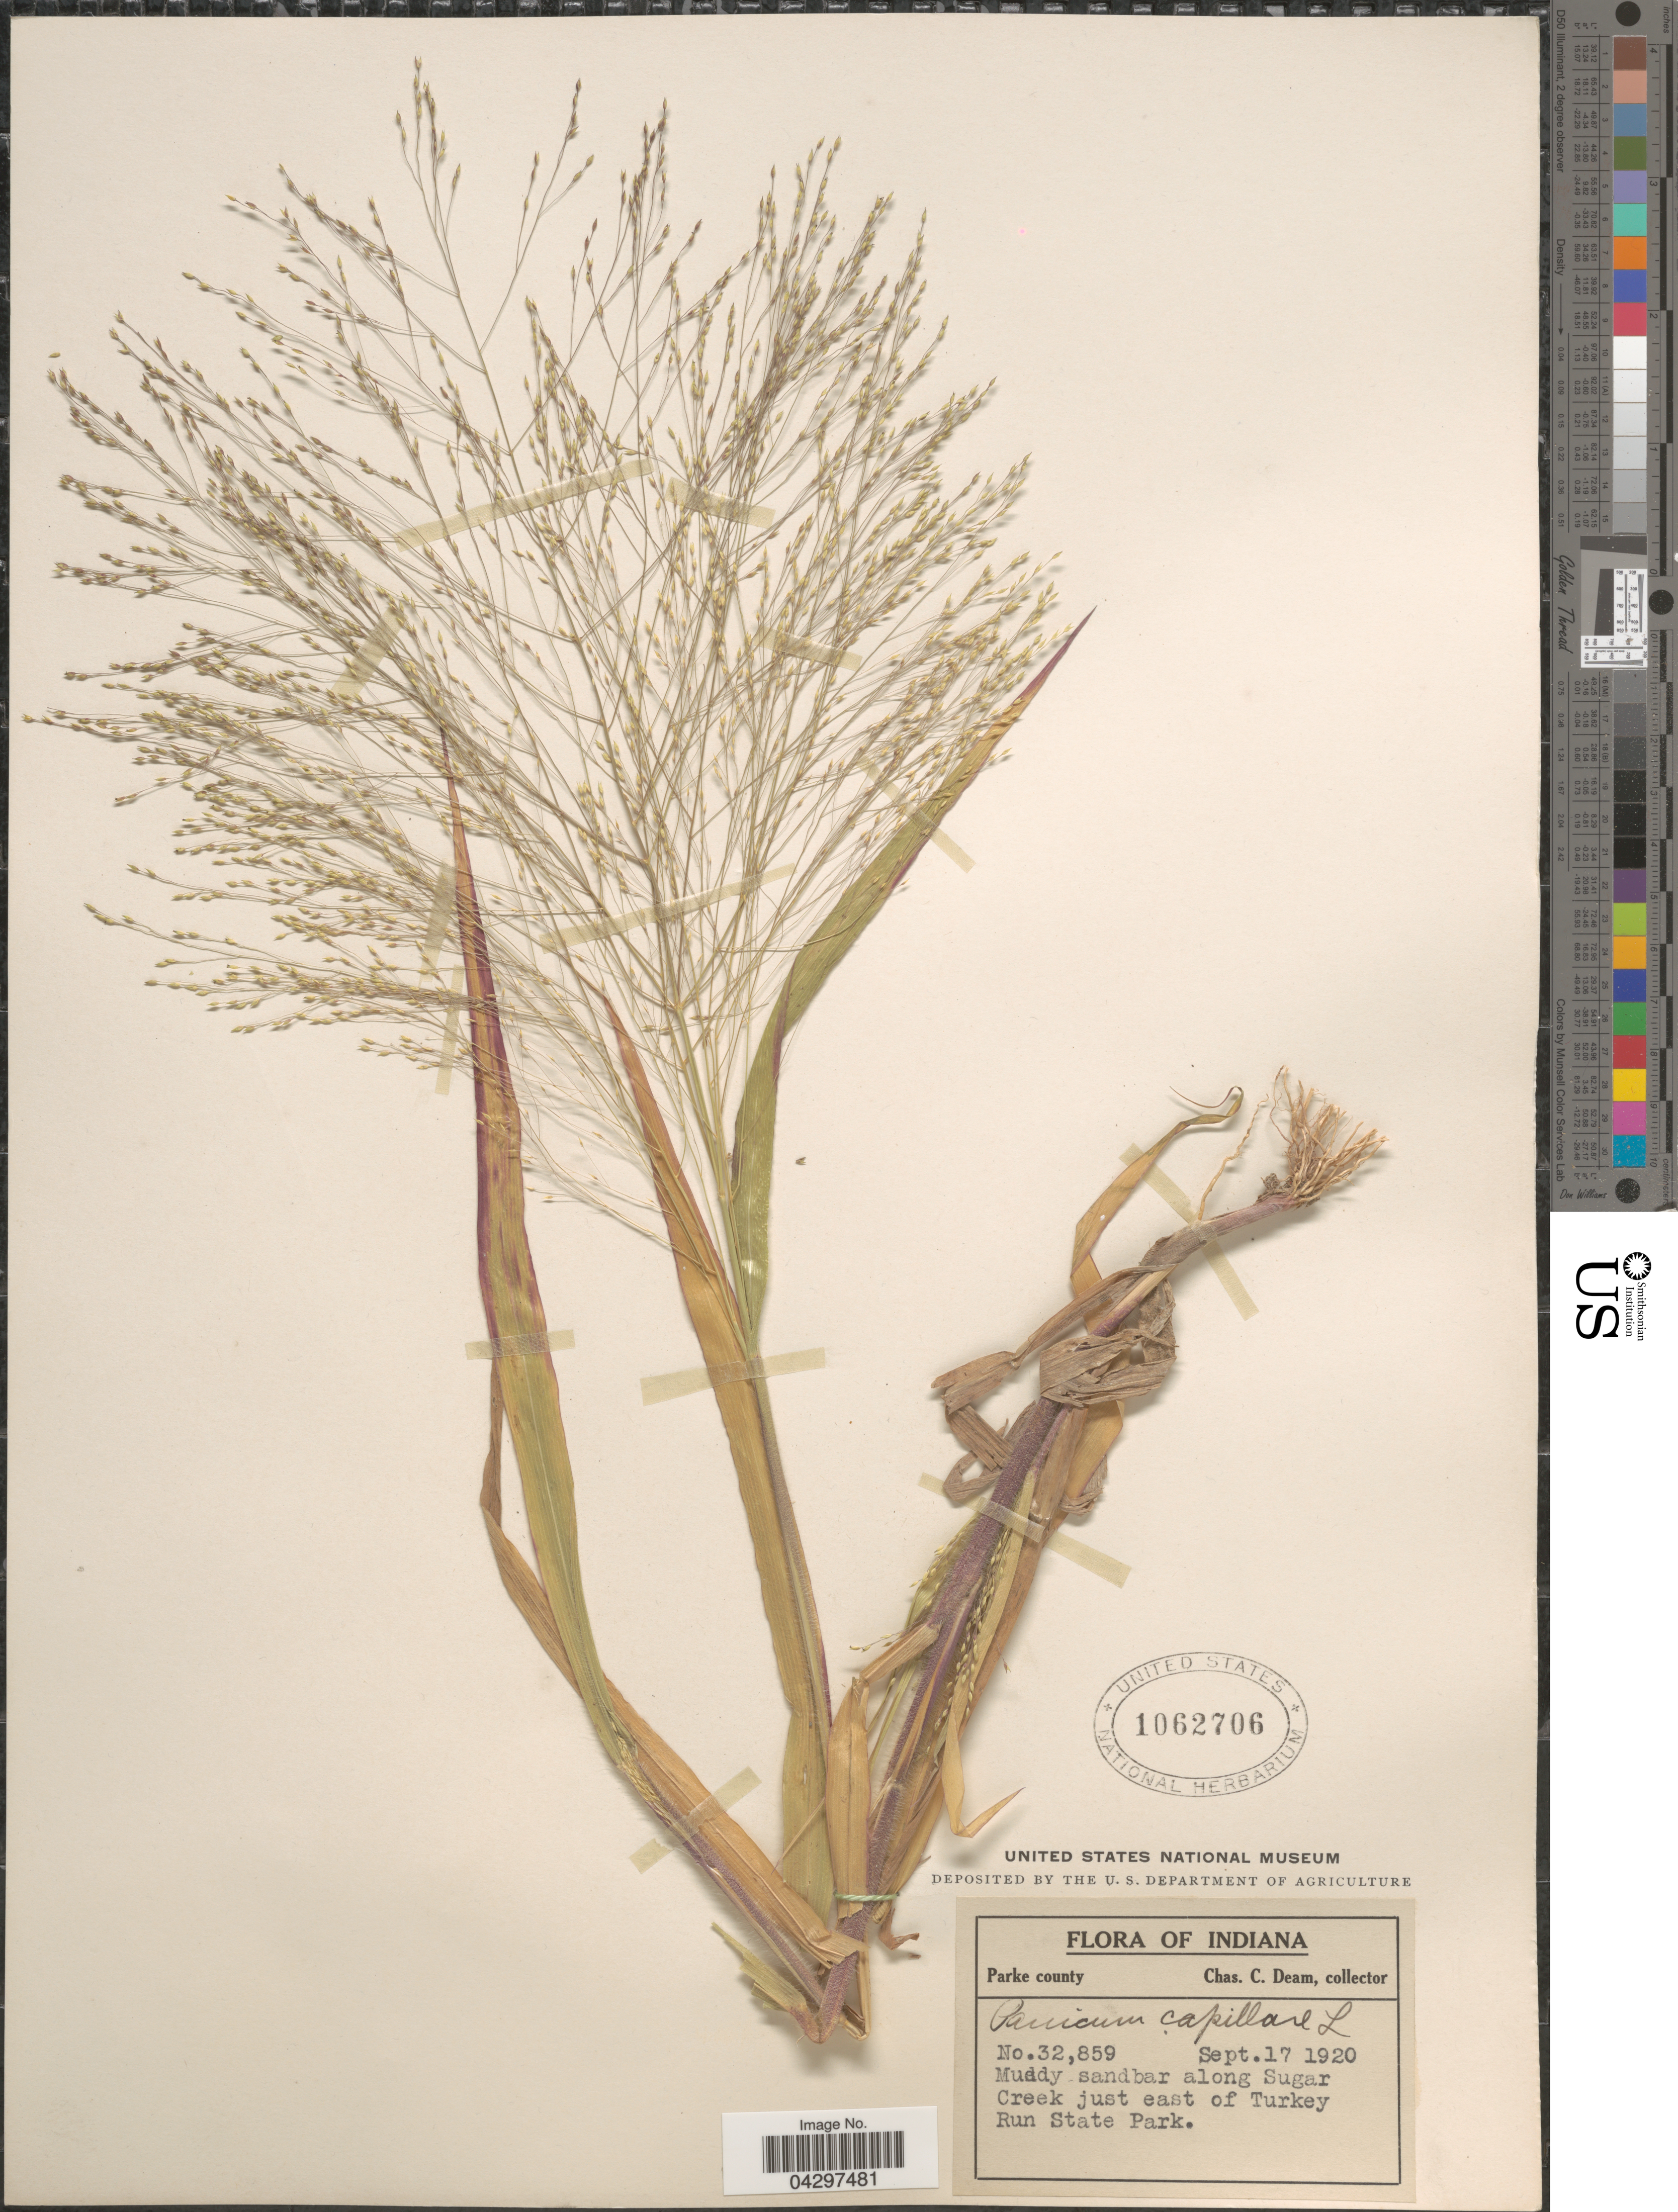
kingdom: Plantae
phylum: Tracheophyta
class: Liliopsida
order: Poales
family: Poaceae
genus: Panicum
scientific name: Panicum capillare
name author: L.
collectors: C. C. Deam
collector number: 32859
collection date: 1920-09-17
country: United States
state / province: Indiana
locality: Parke county. Muddy sandbar along Sugar Creek just east of Turkey Run State Park.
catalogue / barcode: US 1062706